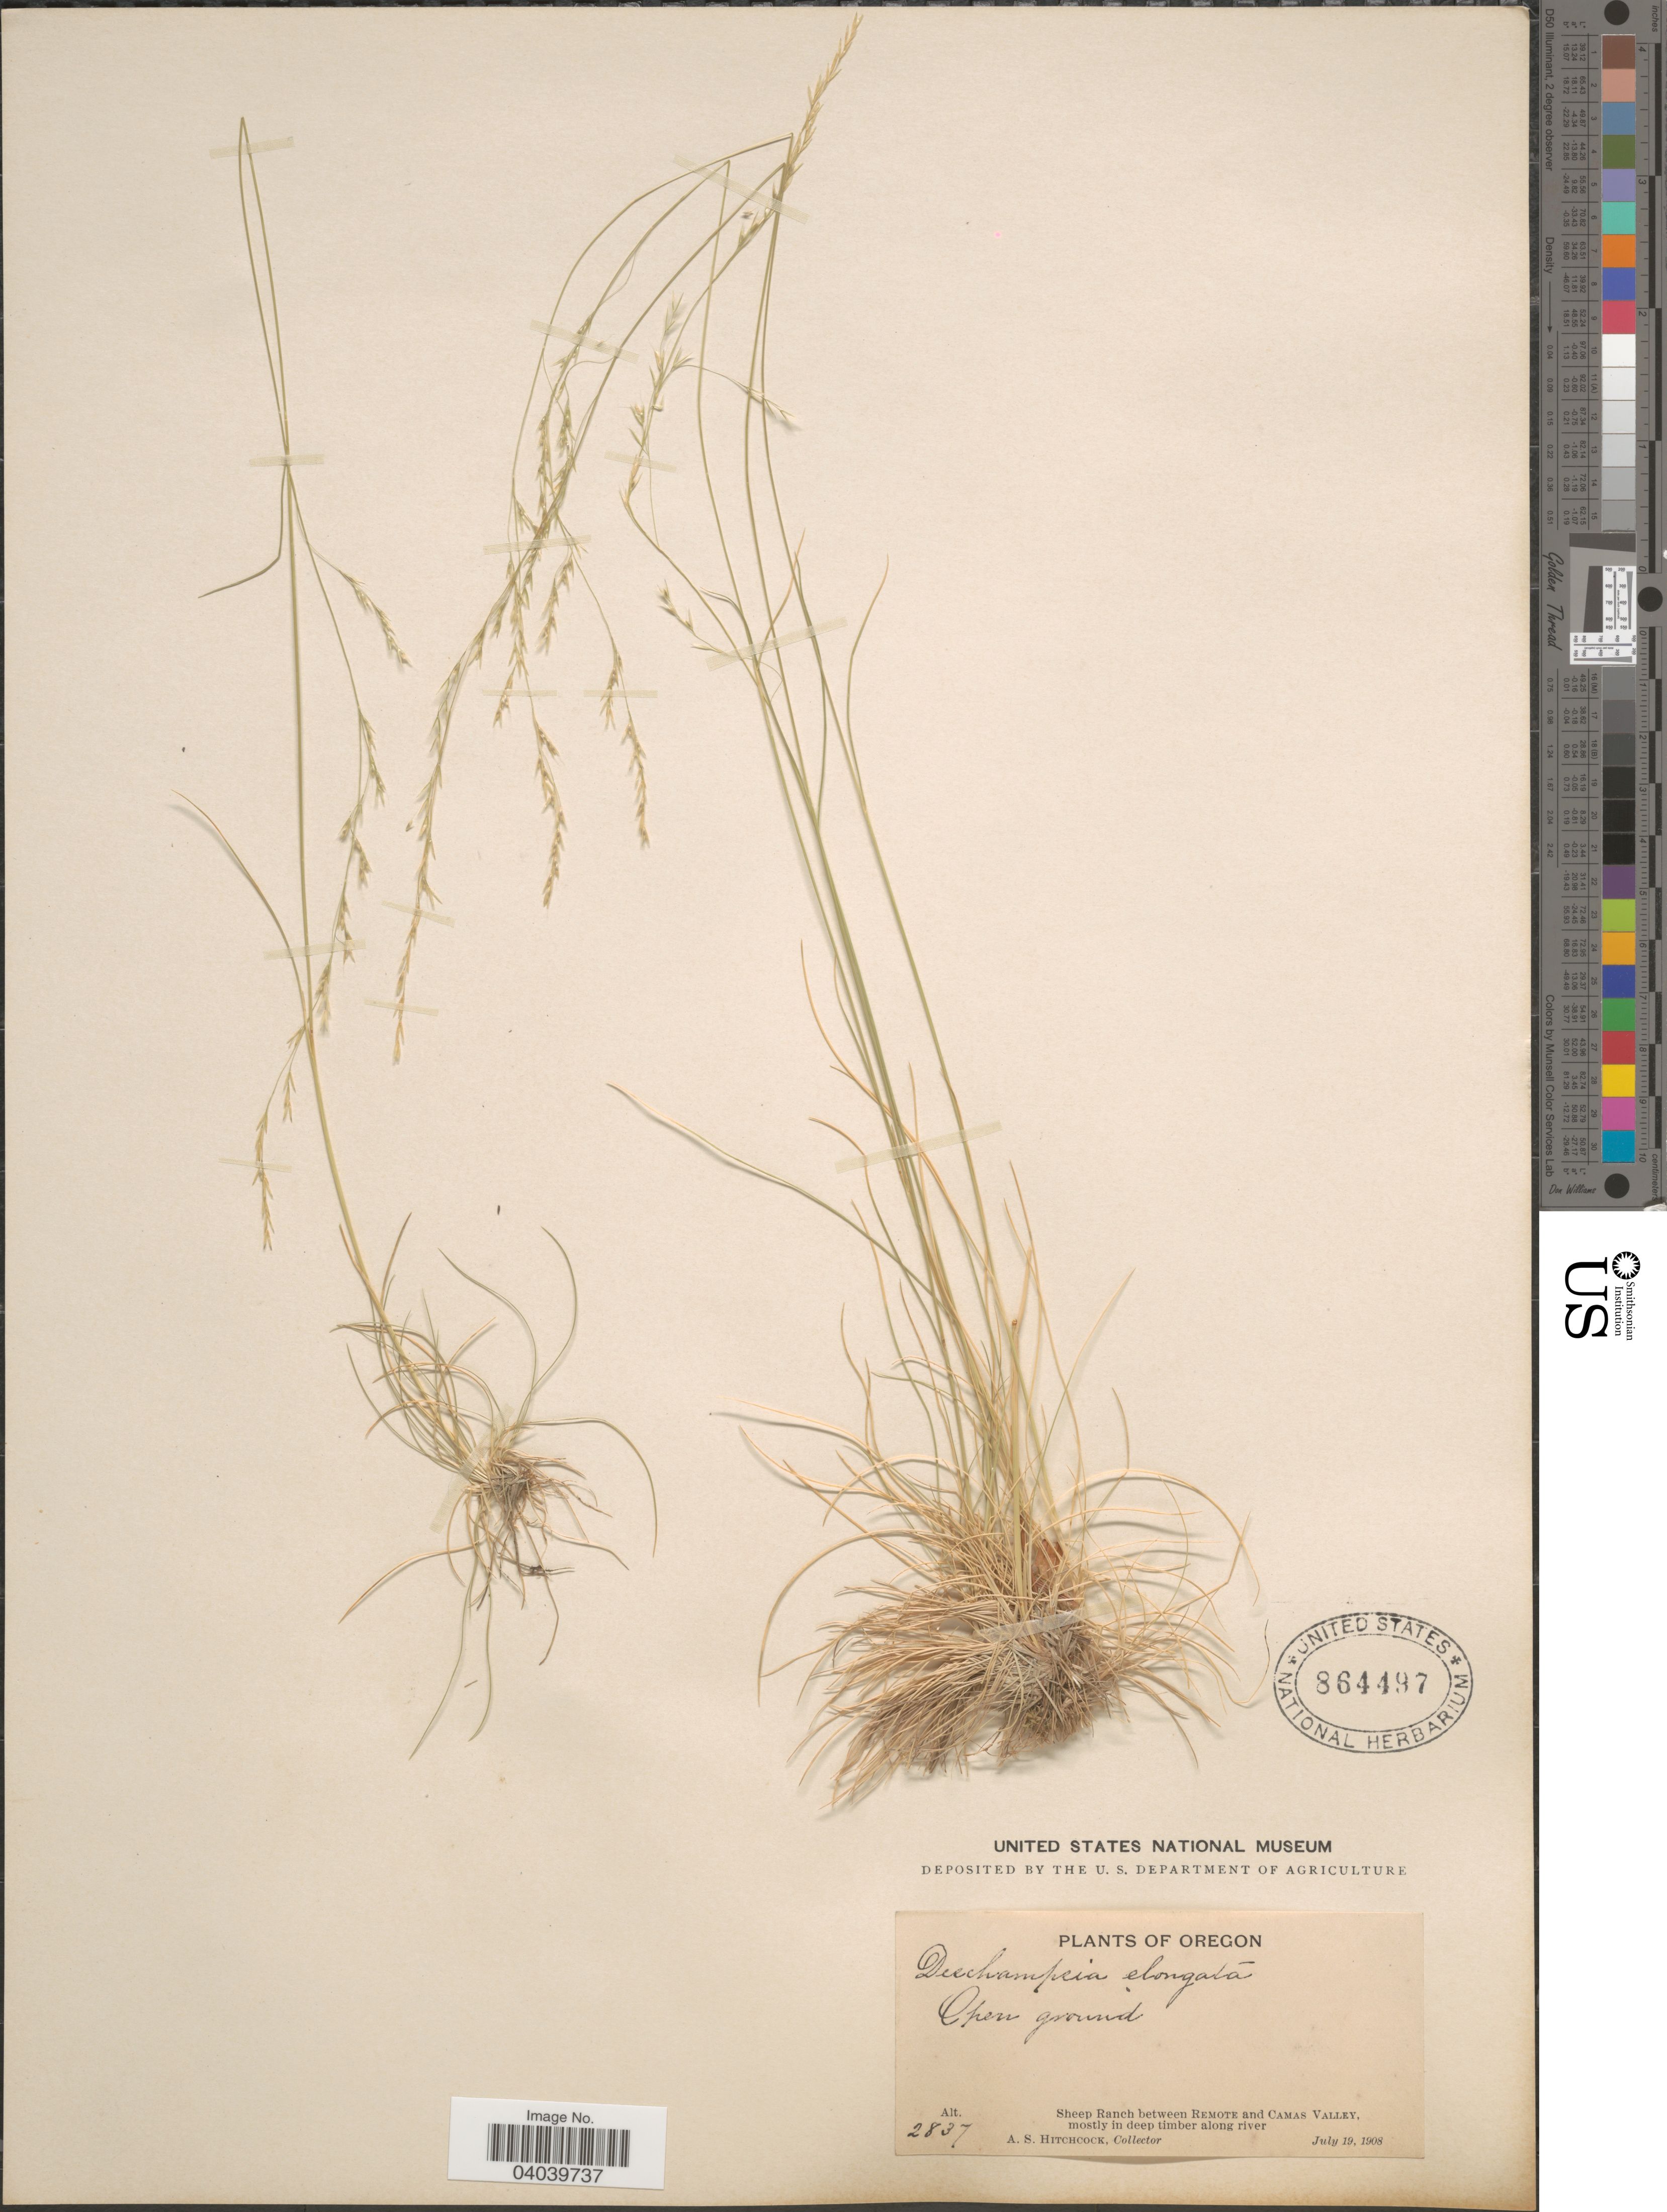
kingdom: Plantae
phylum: Tracheophyta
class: Liliopsida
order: Poales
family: Poaceae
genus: Deschampsia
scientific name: Deschampsia elongata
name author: (Hook.) Munro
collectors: A. S. Hitchcock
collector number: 2837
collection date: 1908-07-19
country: United States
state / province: Oregon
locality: Sheep Ranch between Remote and Camas Valley.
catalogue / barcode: US 864497